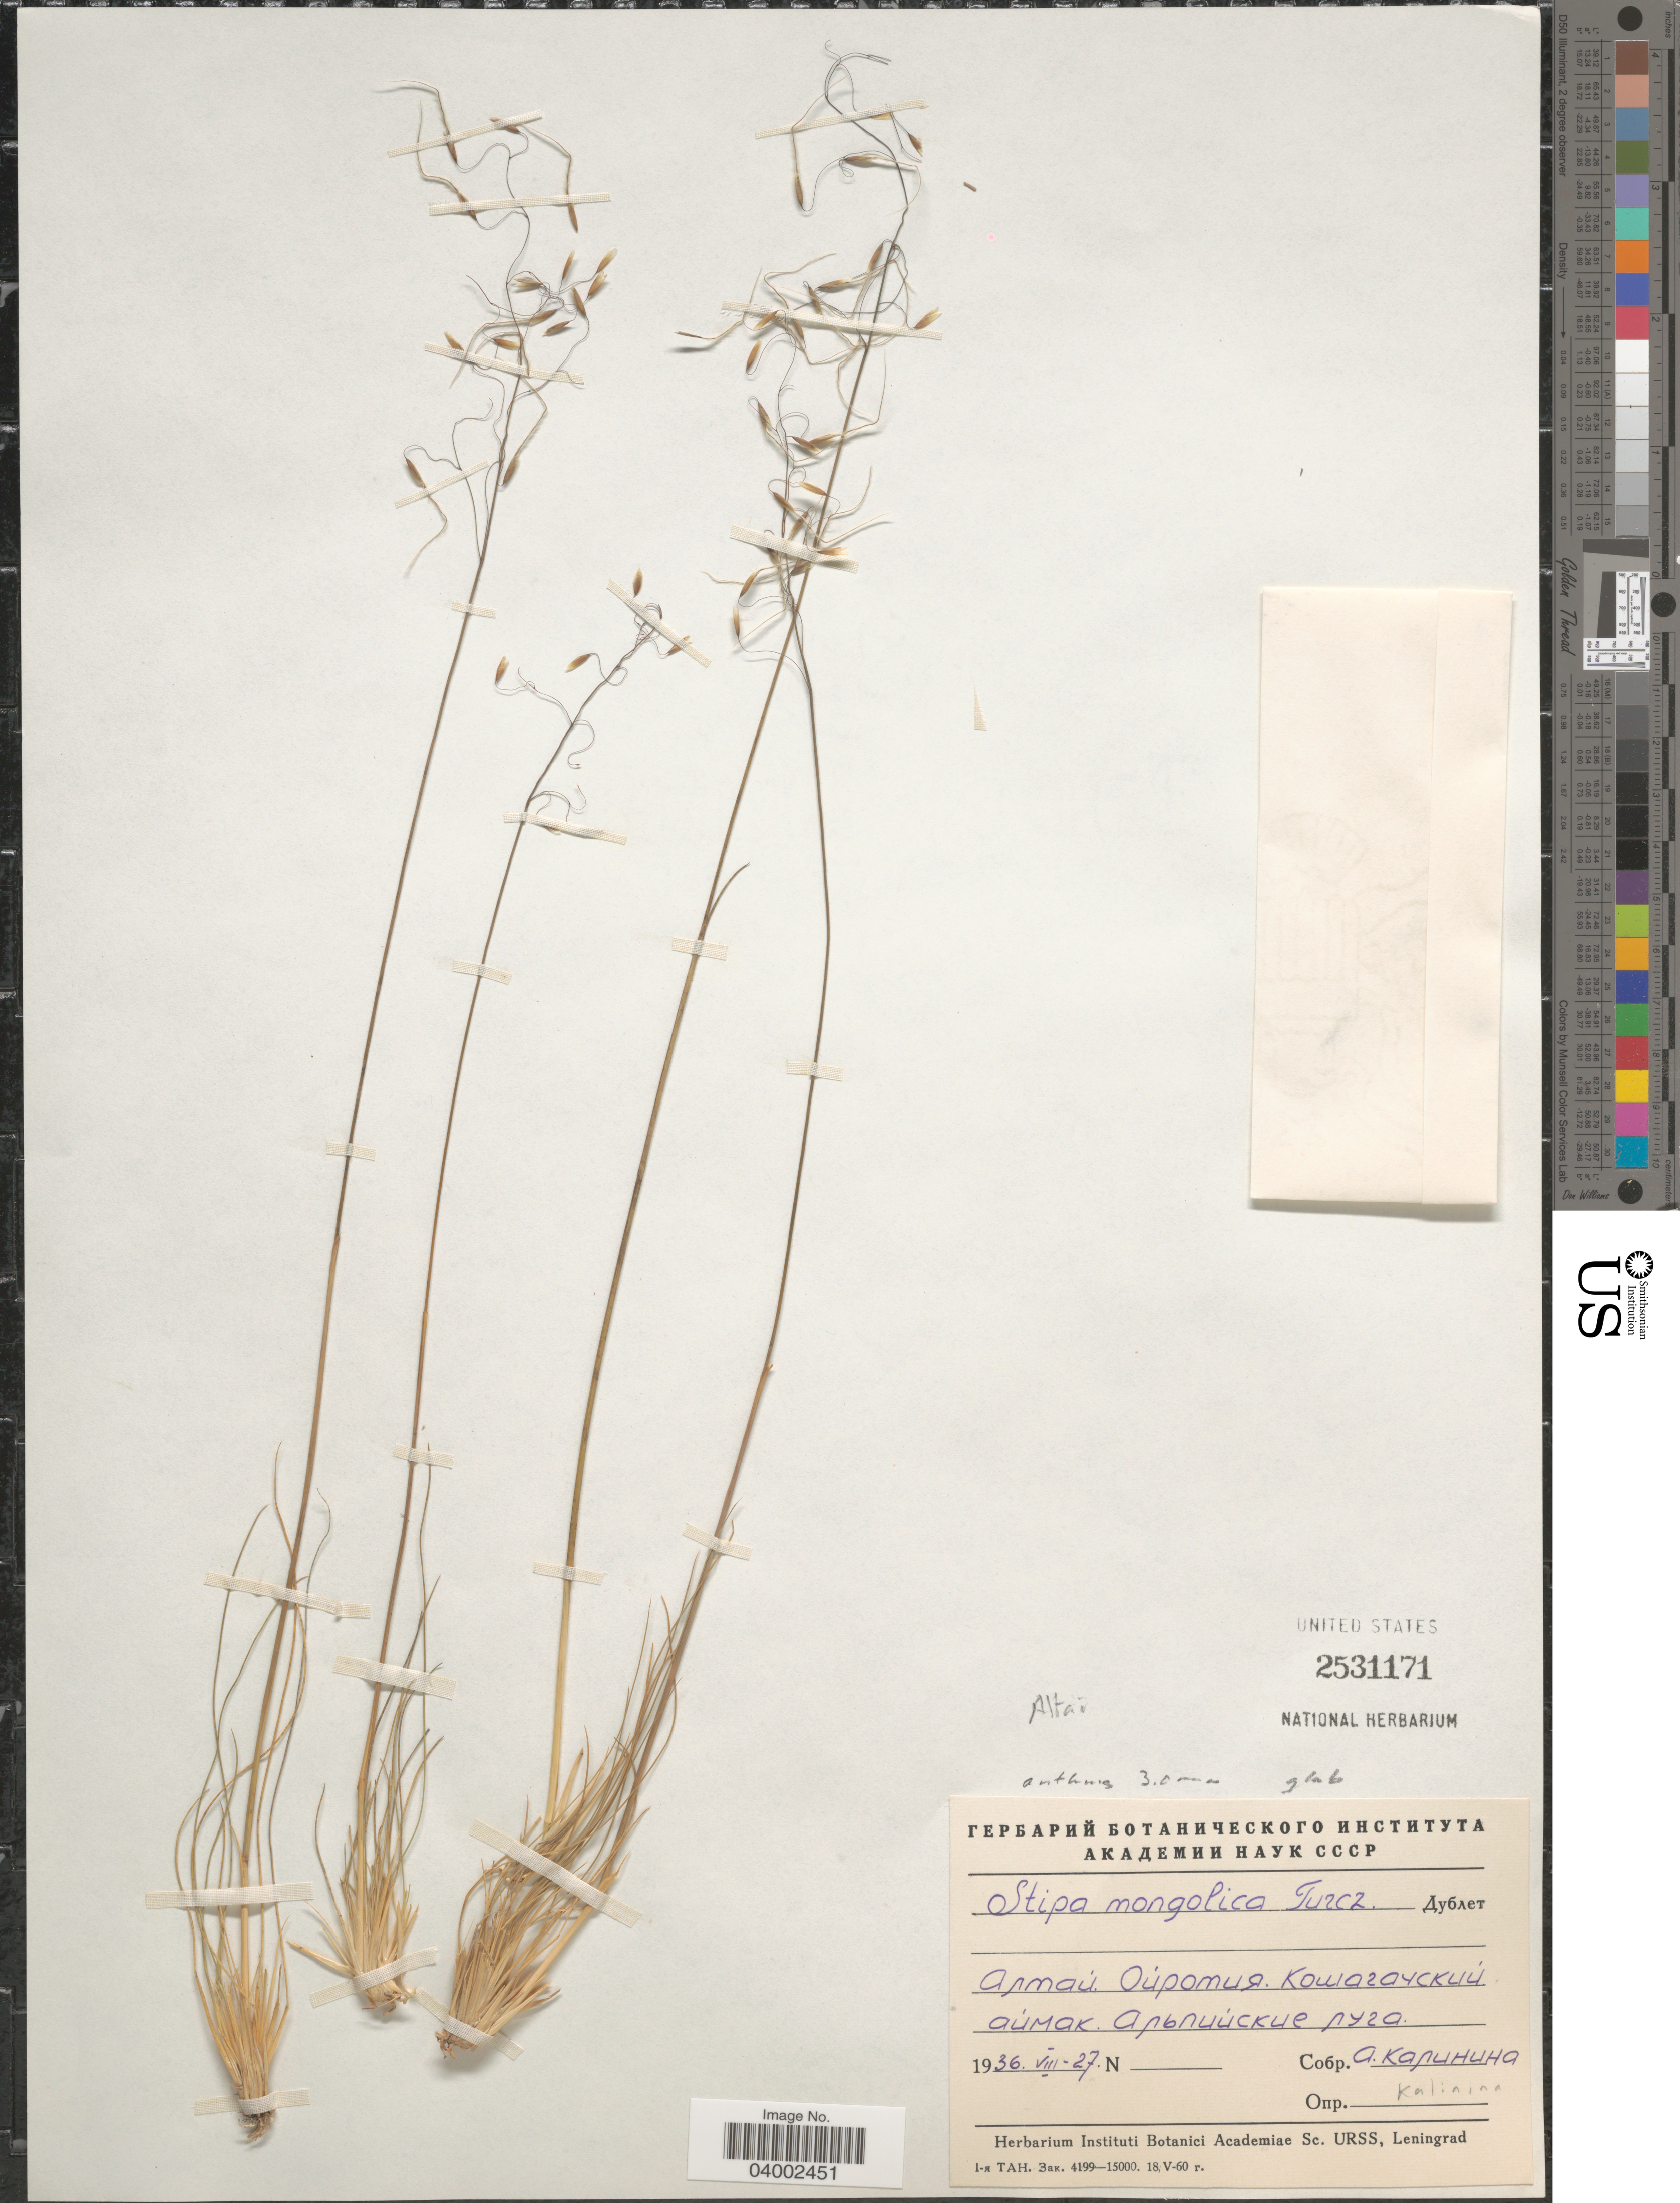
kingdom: Plantae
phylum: Tracheophyta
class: Liliopsida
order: Poales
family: Poaceae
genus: Ptilagrostis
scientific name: Ptilagrostis mongholica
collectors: A. Kalinina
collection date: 1936-08-27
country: Russian Federation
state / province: Altai Republic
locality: Kosh-Agach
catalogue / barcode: US 2531171